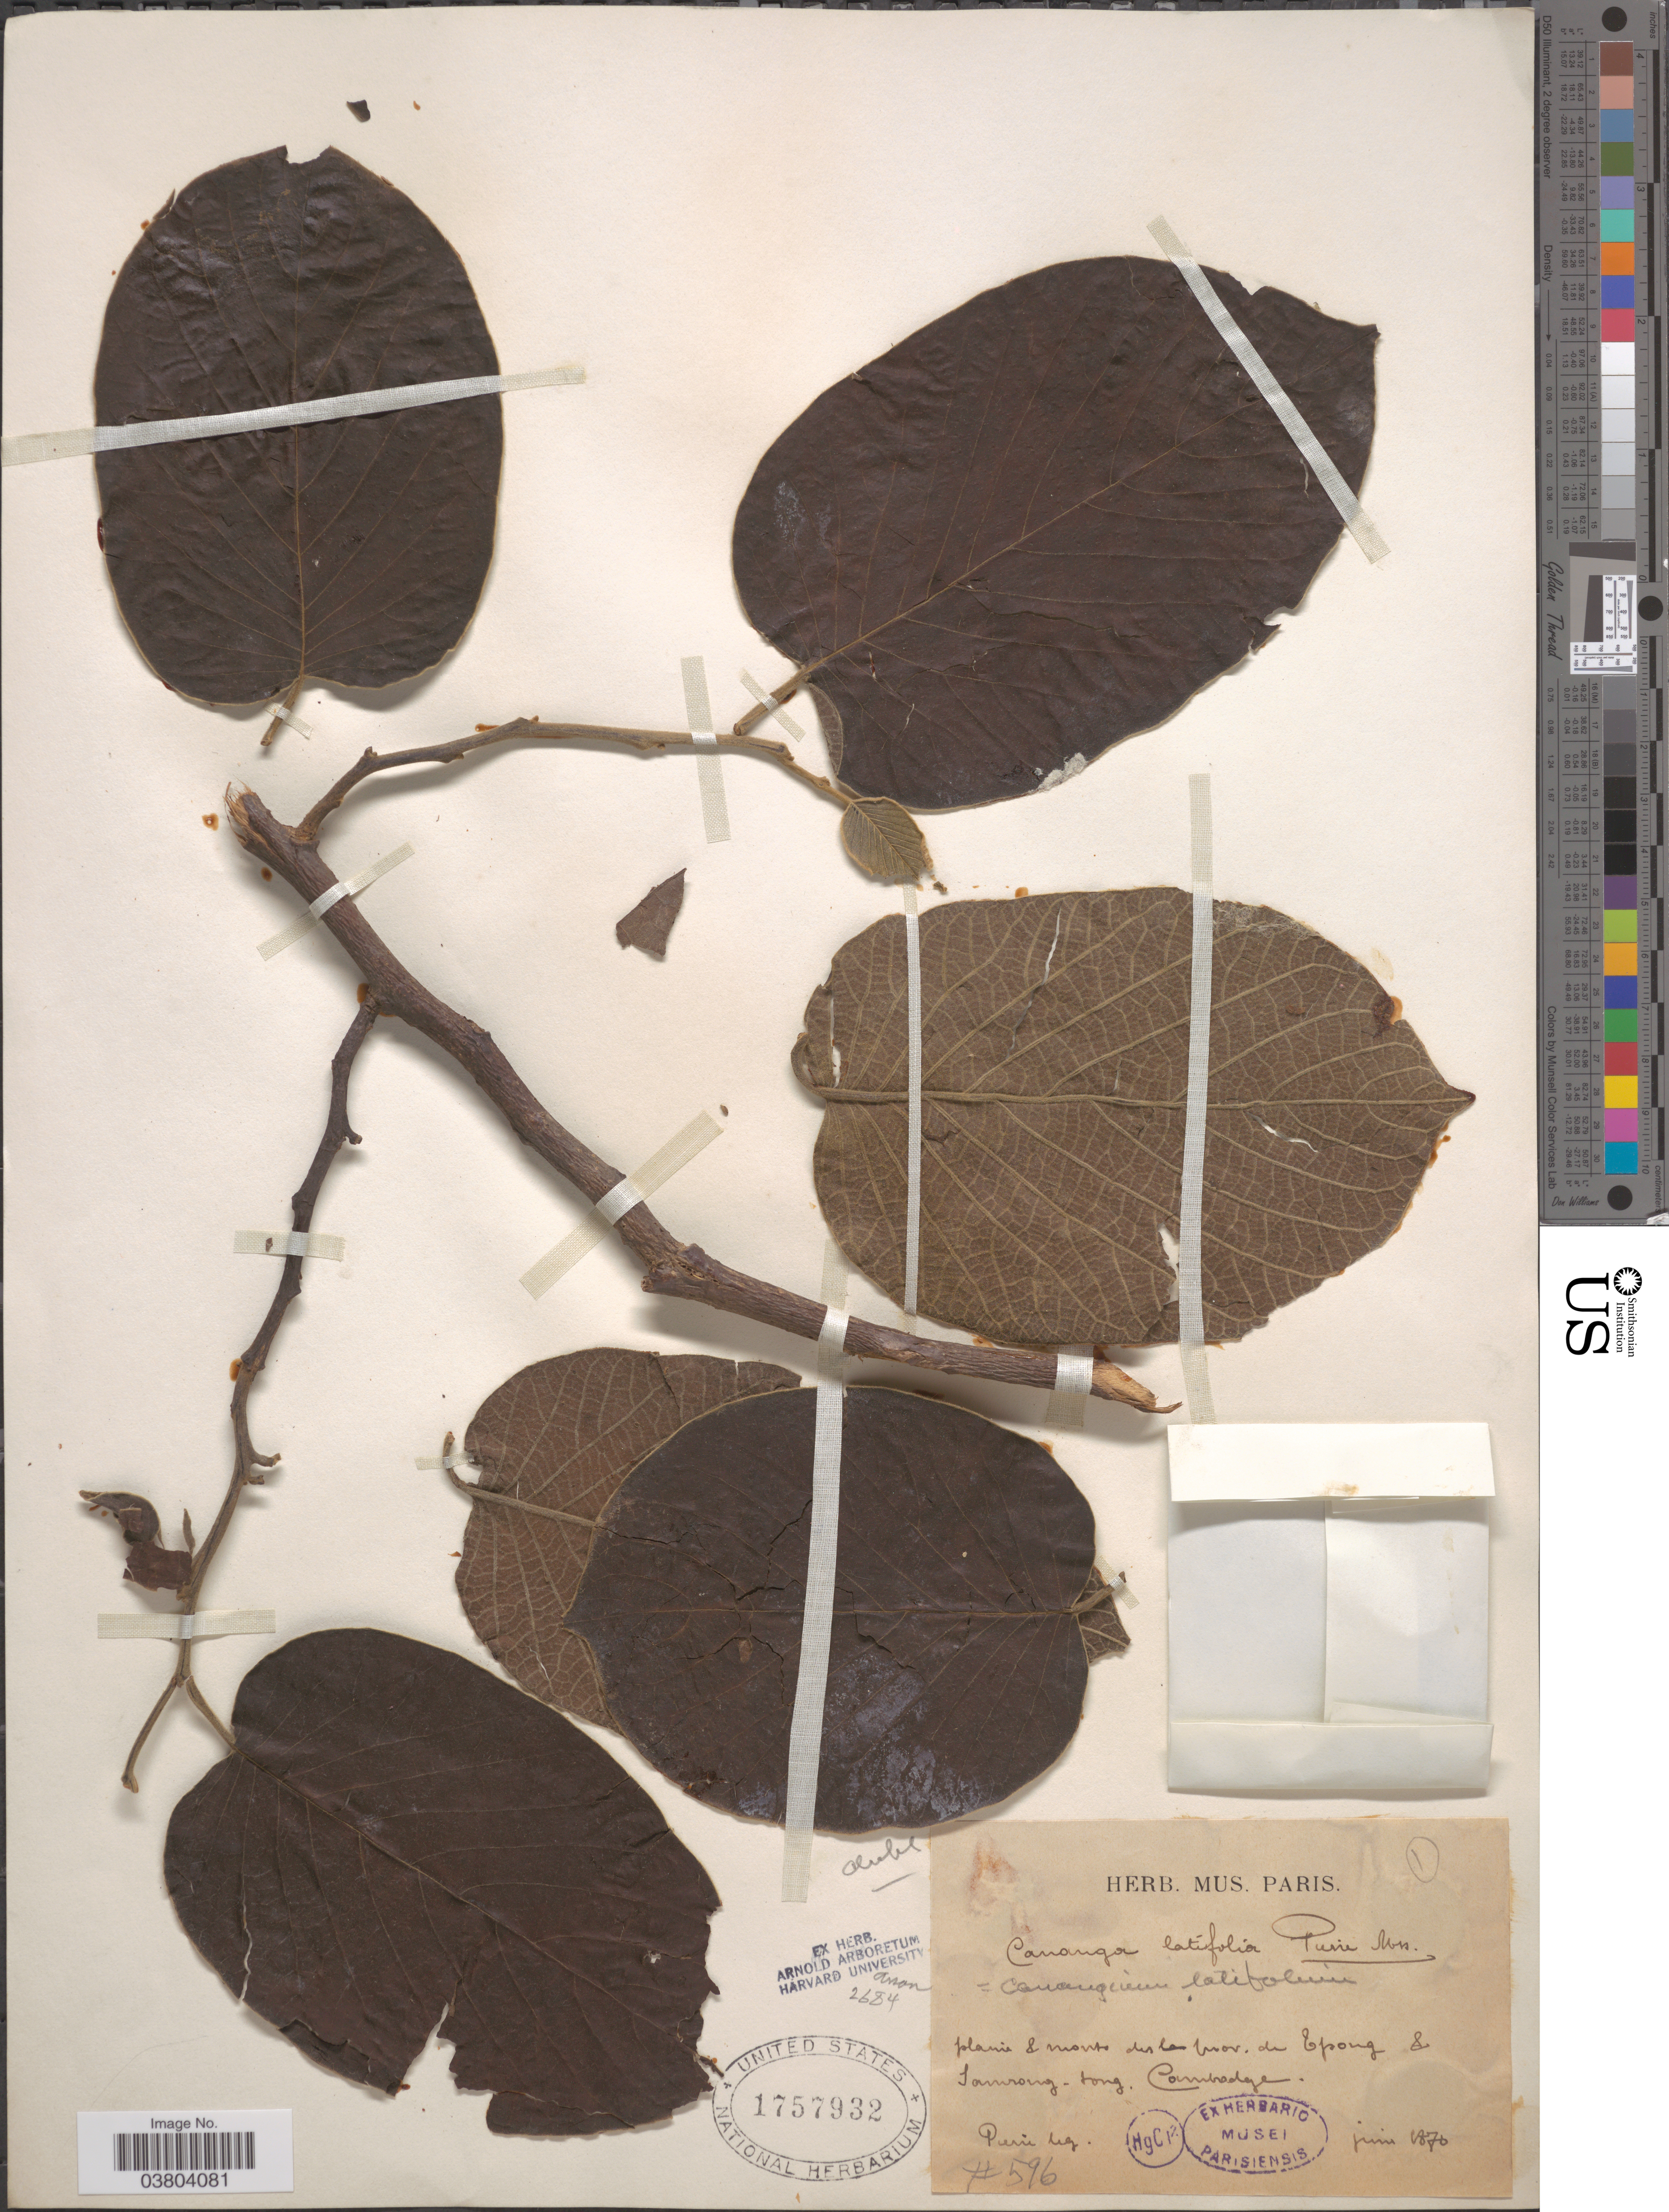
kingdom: Plantae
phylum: Tracheophyta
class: Magnoliopsida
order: Magnoliales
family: Annonaceae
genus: Cananga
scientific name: Cananga latifolium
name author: (Hook. f. & Thomson) Ridl.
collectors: L. Pierre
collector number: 596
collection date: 1870-06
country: Cambodia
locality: Planie & monte des la prov. de Epong & Tamrong-tong. Cambodge.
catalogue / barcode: US 1757932